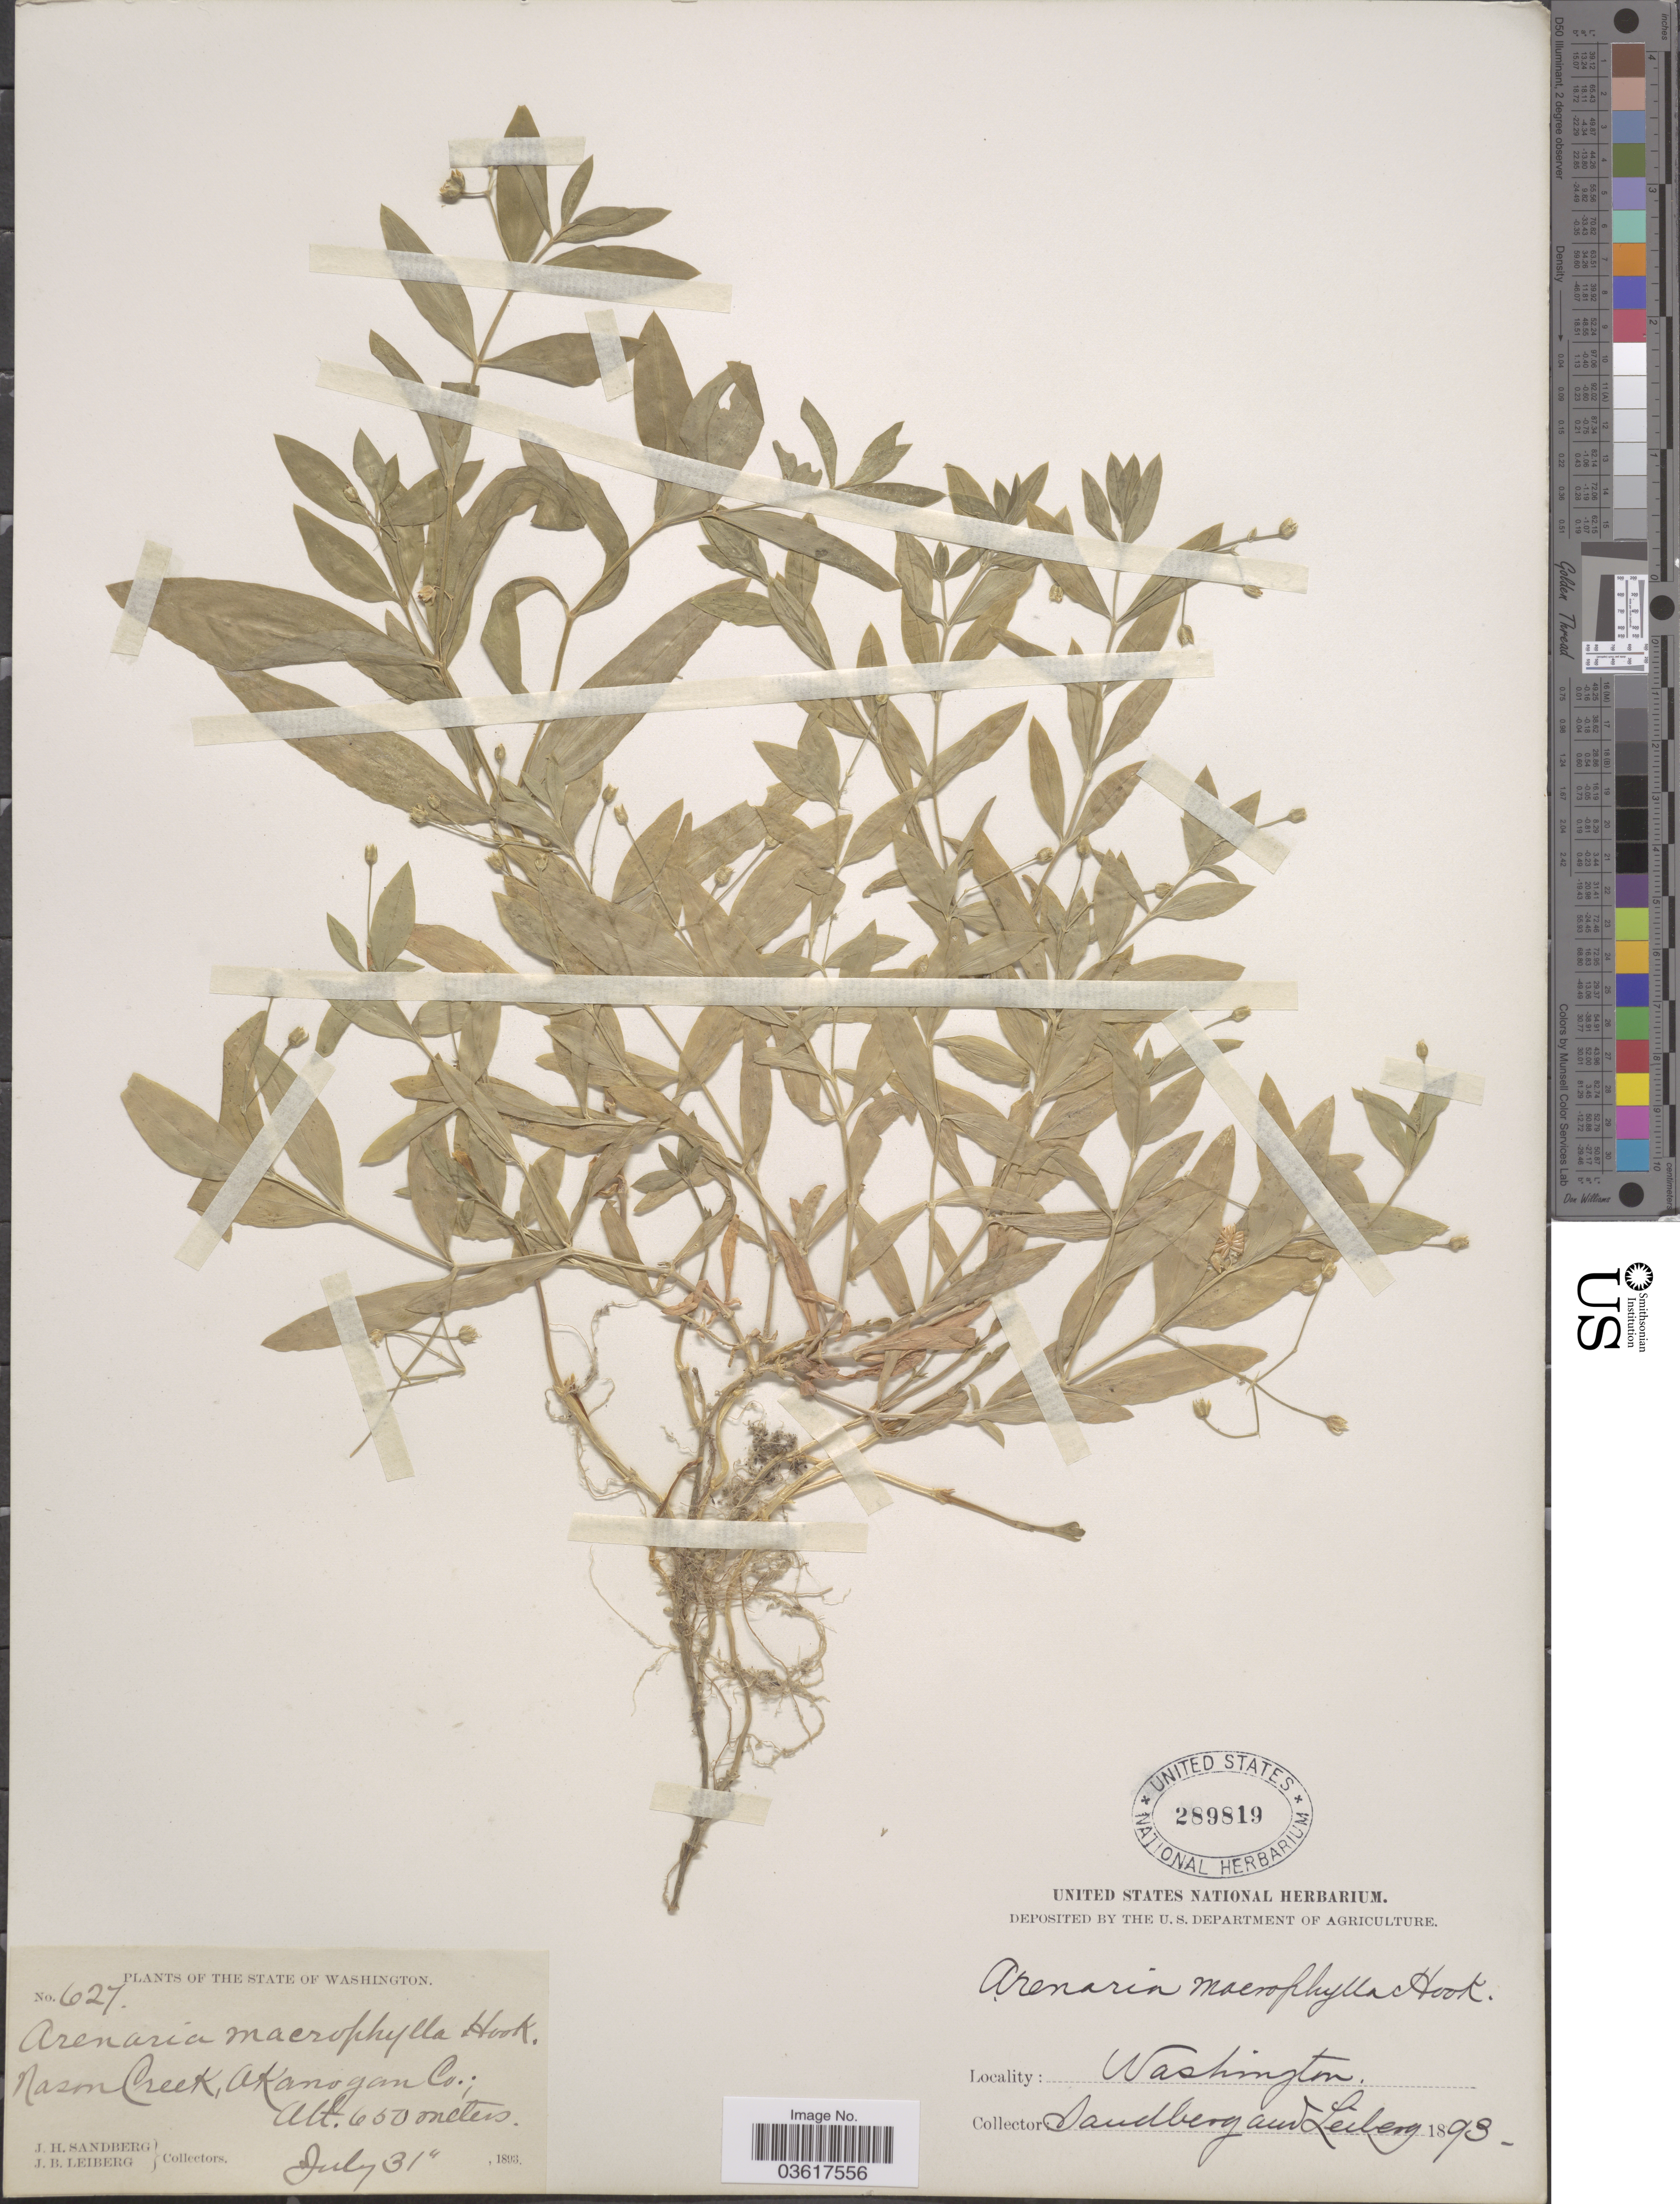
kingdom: Plantae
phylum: Tracheophyta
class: Magnoliopsida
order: Caryophyllales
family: Caryophyllaceae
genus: Moehringia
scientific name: Moehringia macrophylla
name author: (Hook.) Fenzl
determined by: Strong, Mark T., (BOT), Smithsonian Institution - National Museum of Natural History (UNITED STATES)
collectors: J. H. Sandberg & J. B. Leiberg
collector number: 627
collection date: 1893-07-31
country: United States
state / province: Washington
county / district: Okanogan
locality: Nason Creek, Akanogan Co.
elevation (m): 650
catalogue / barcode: US 289819